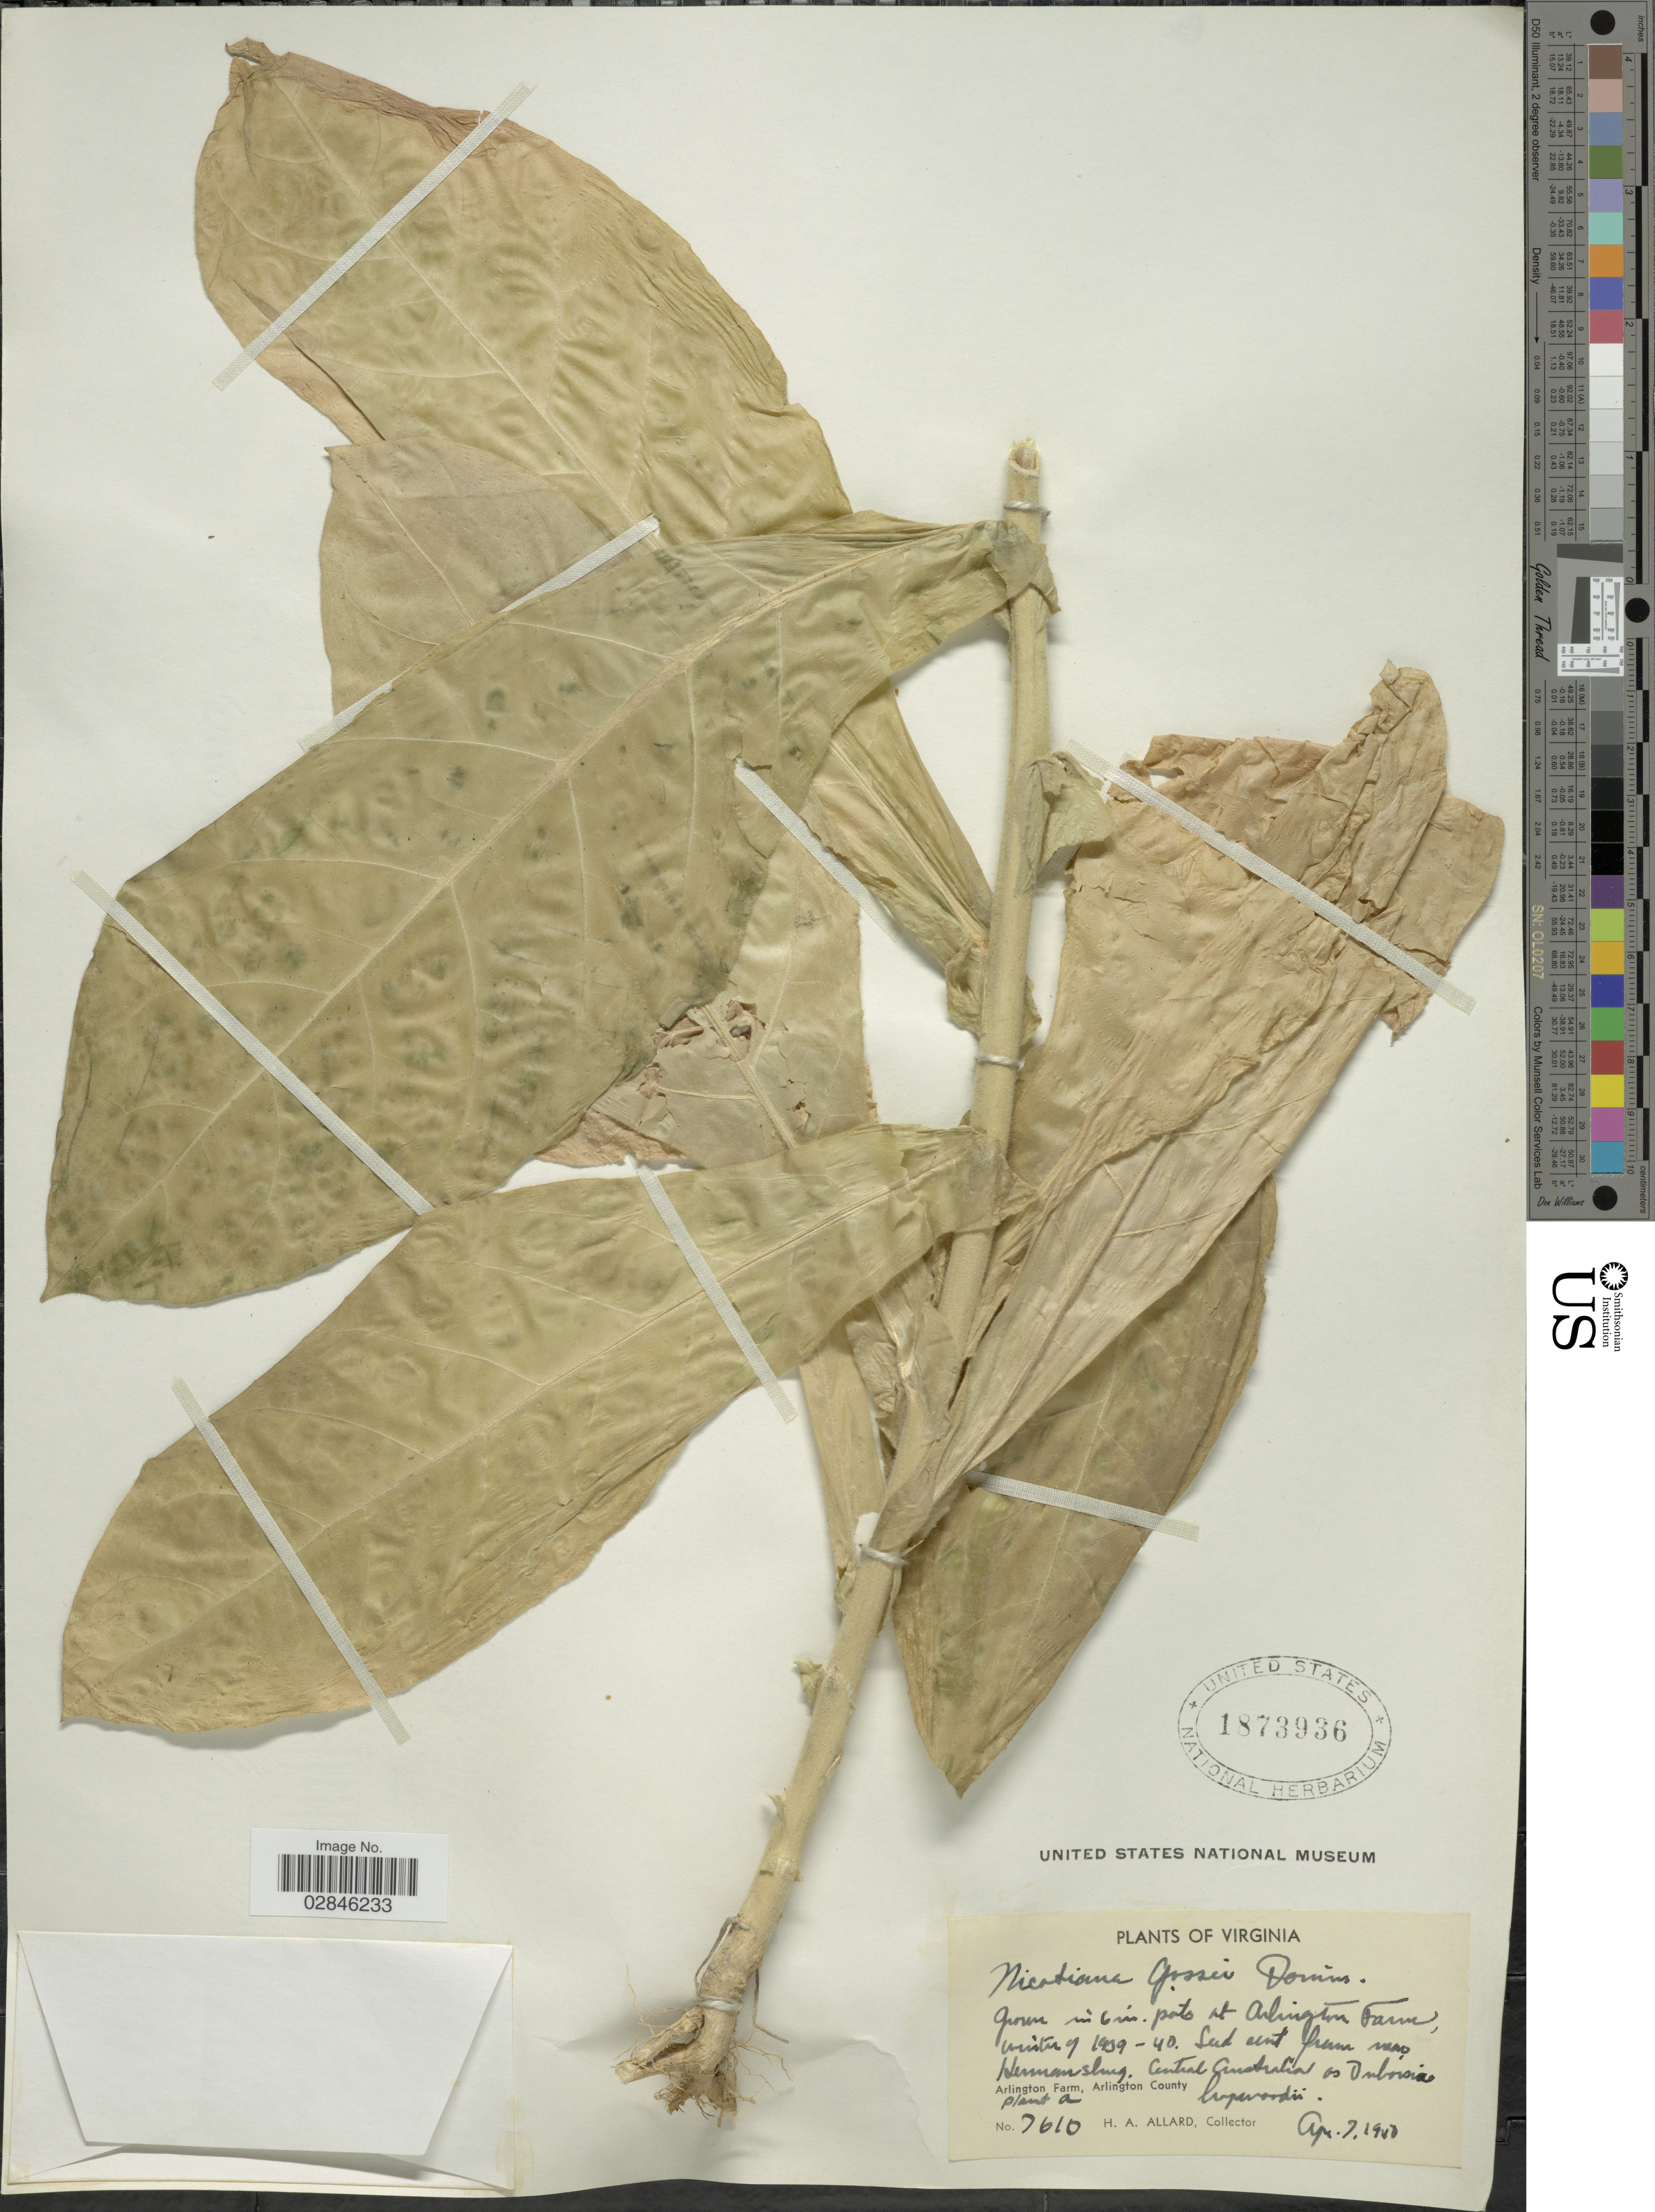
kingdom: Plantae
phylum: Tracheophyta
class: Magnoliopsida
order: Solanales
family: Solanaceae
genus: Nicotiana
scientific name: Nicotiana gossei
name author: Domin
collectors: H. A. Allard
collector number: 7610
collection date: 1940-04-07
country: United States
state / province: Virginia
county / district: Arlington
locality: Arlington Farm, Arlington County.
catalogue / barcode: US 1873936